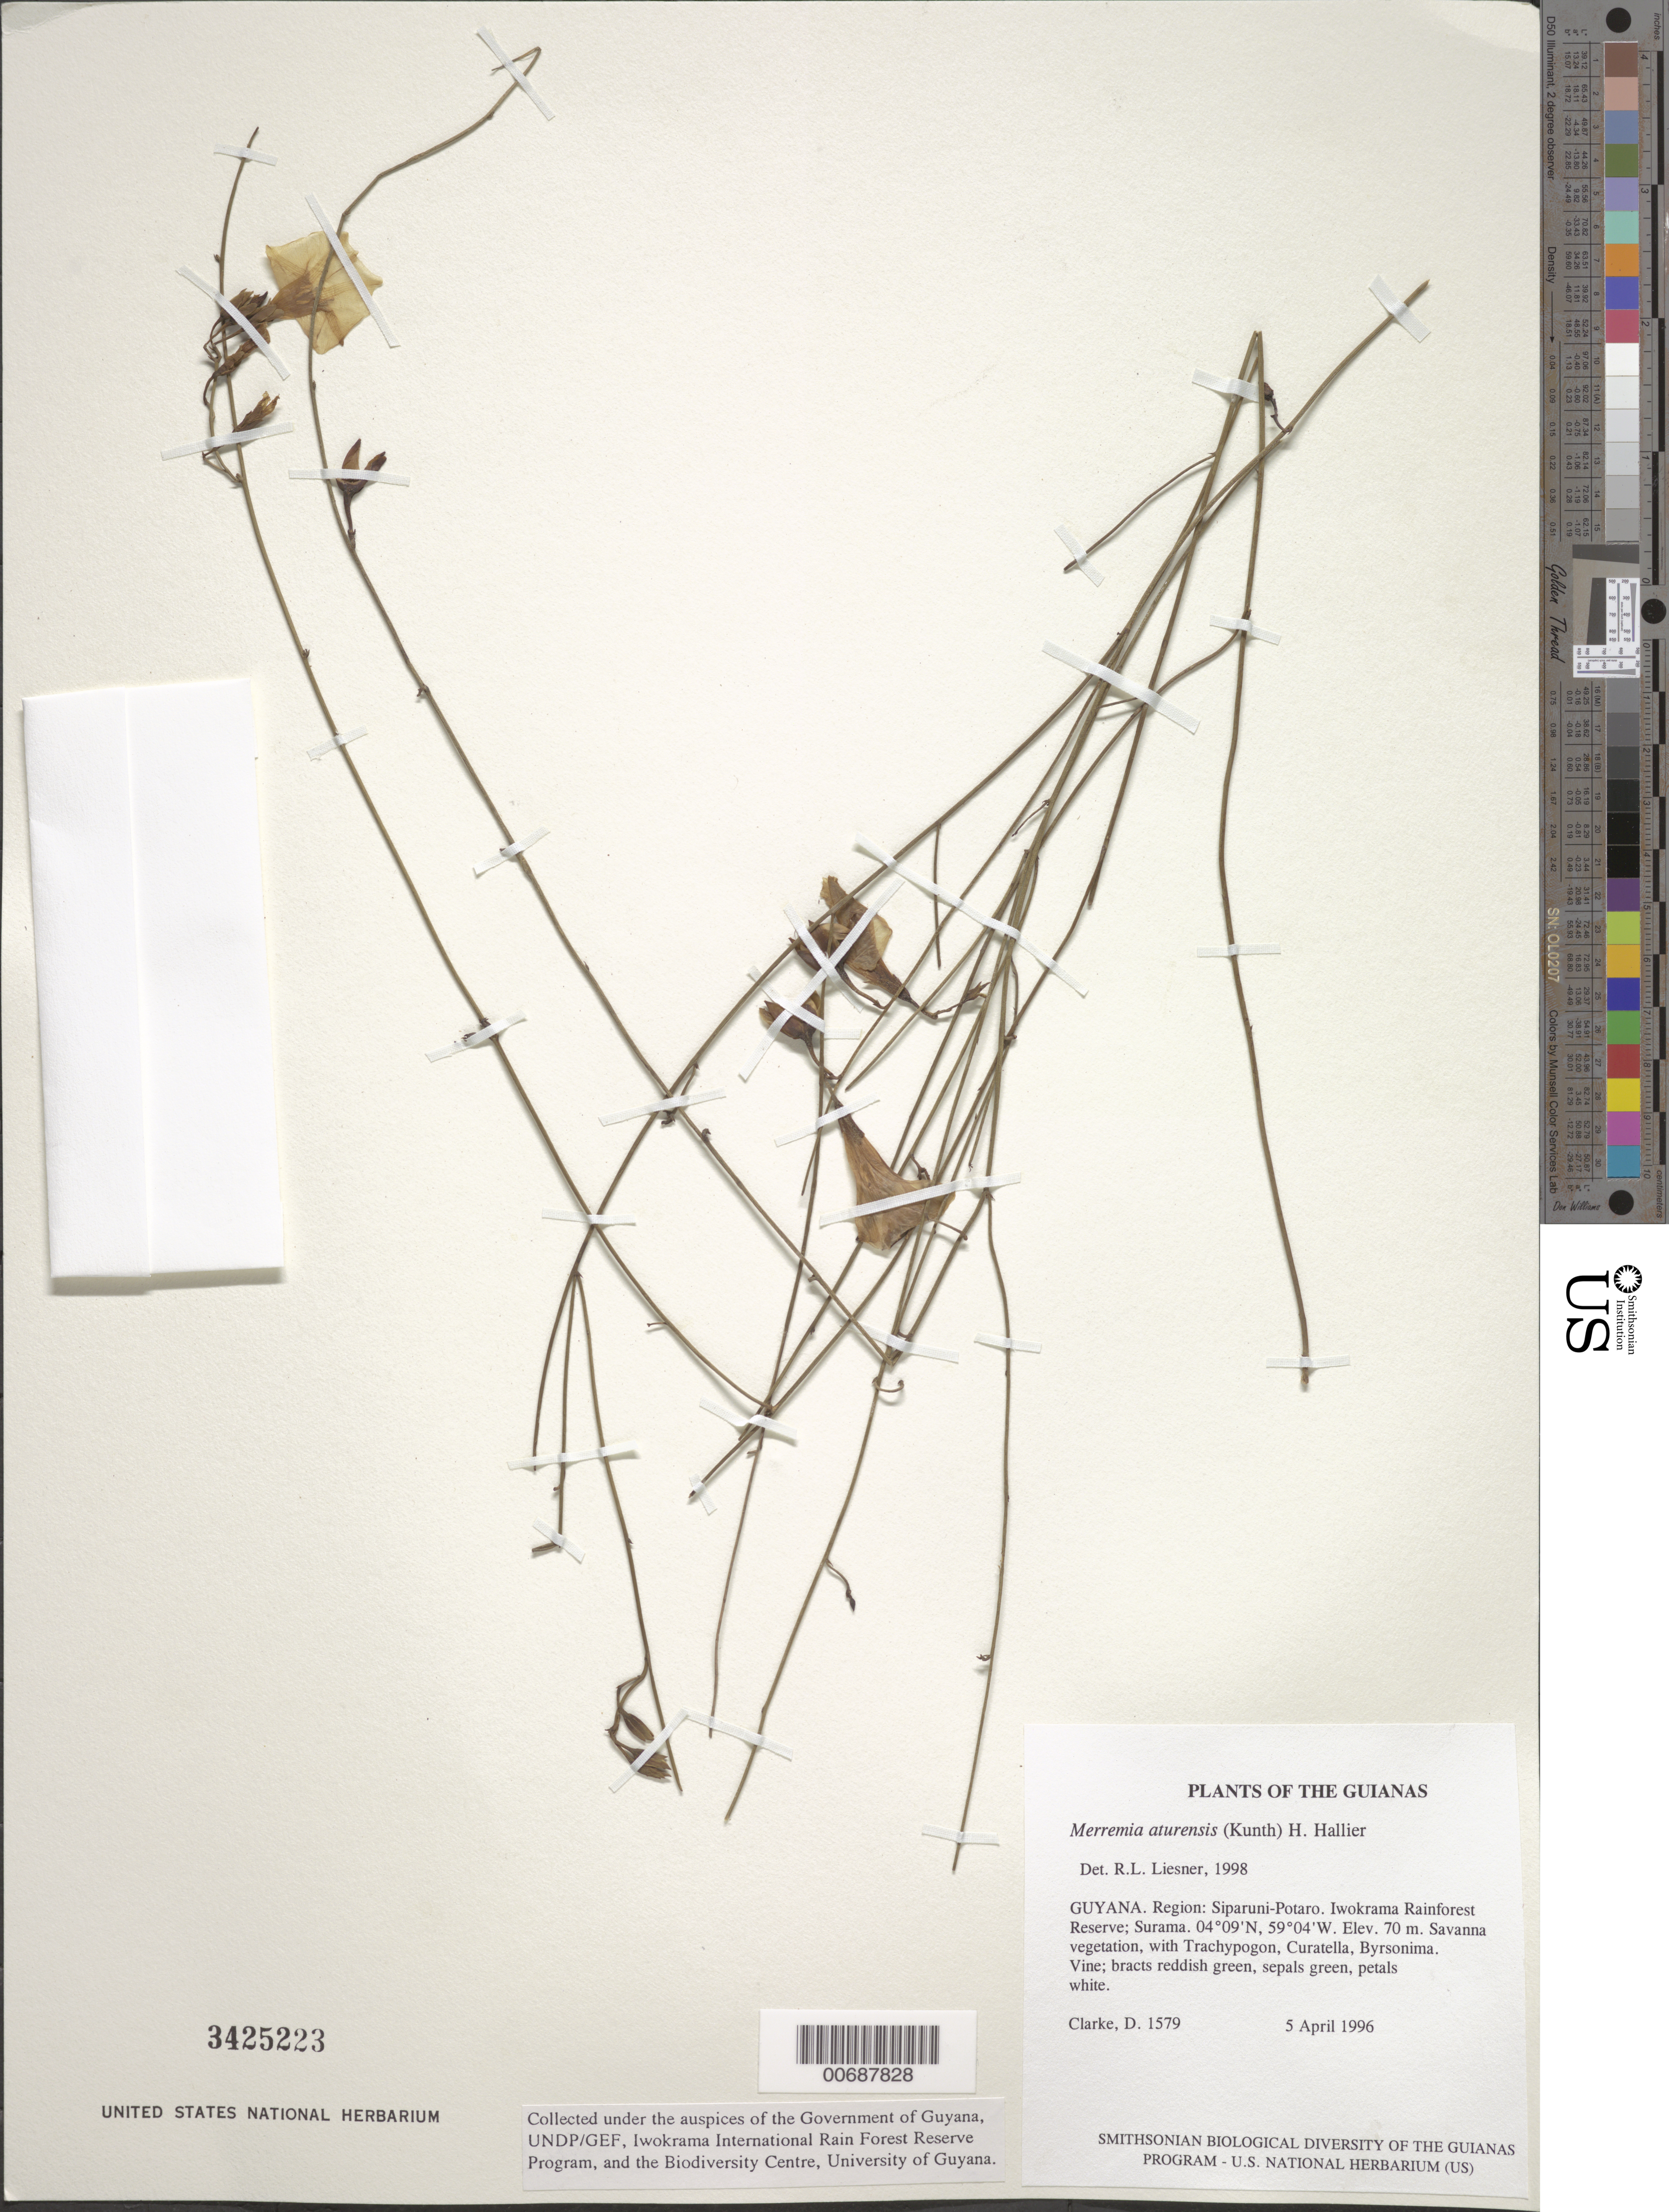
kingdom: Plantae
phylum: Tracheophyta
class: Magnoliopsida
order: Solanales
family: Convolvulaceae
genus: Distimake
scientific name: Distimake aturensis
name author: (Kunth) A. R. Simões & Staples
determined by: Strong, Mark T., (BOT), Smithsonian Institution - National Museum of Natural History (UNITED STATES)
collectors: H. D. Clarke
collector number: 1579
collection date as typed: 5 April 1996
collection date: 1996-04-05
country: Guyana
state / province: Potaro-Siparuni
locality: Iwokrama Rainforest Reserve; Surama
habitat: Savanna vegetation, with Trachypogon, Curatella, Byrsonima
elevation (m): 70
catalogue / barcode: US 3425223